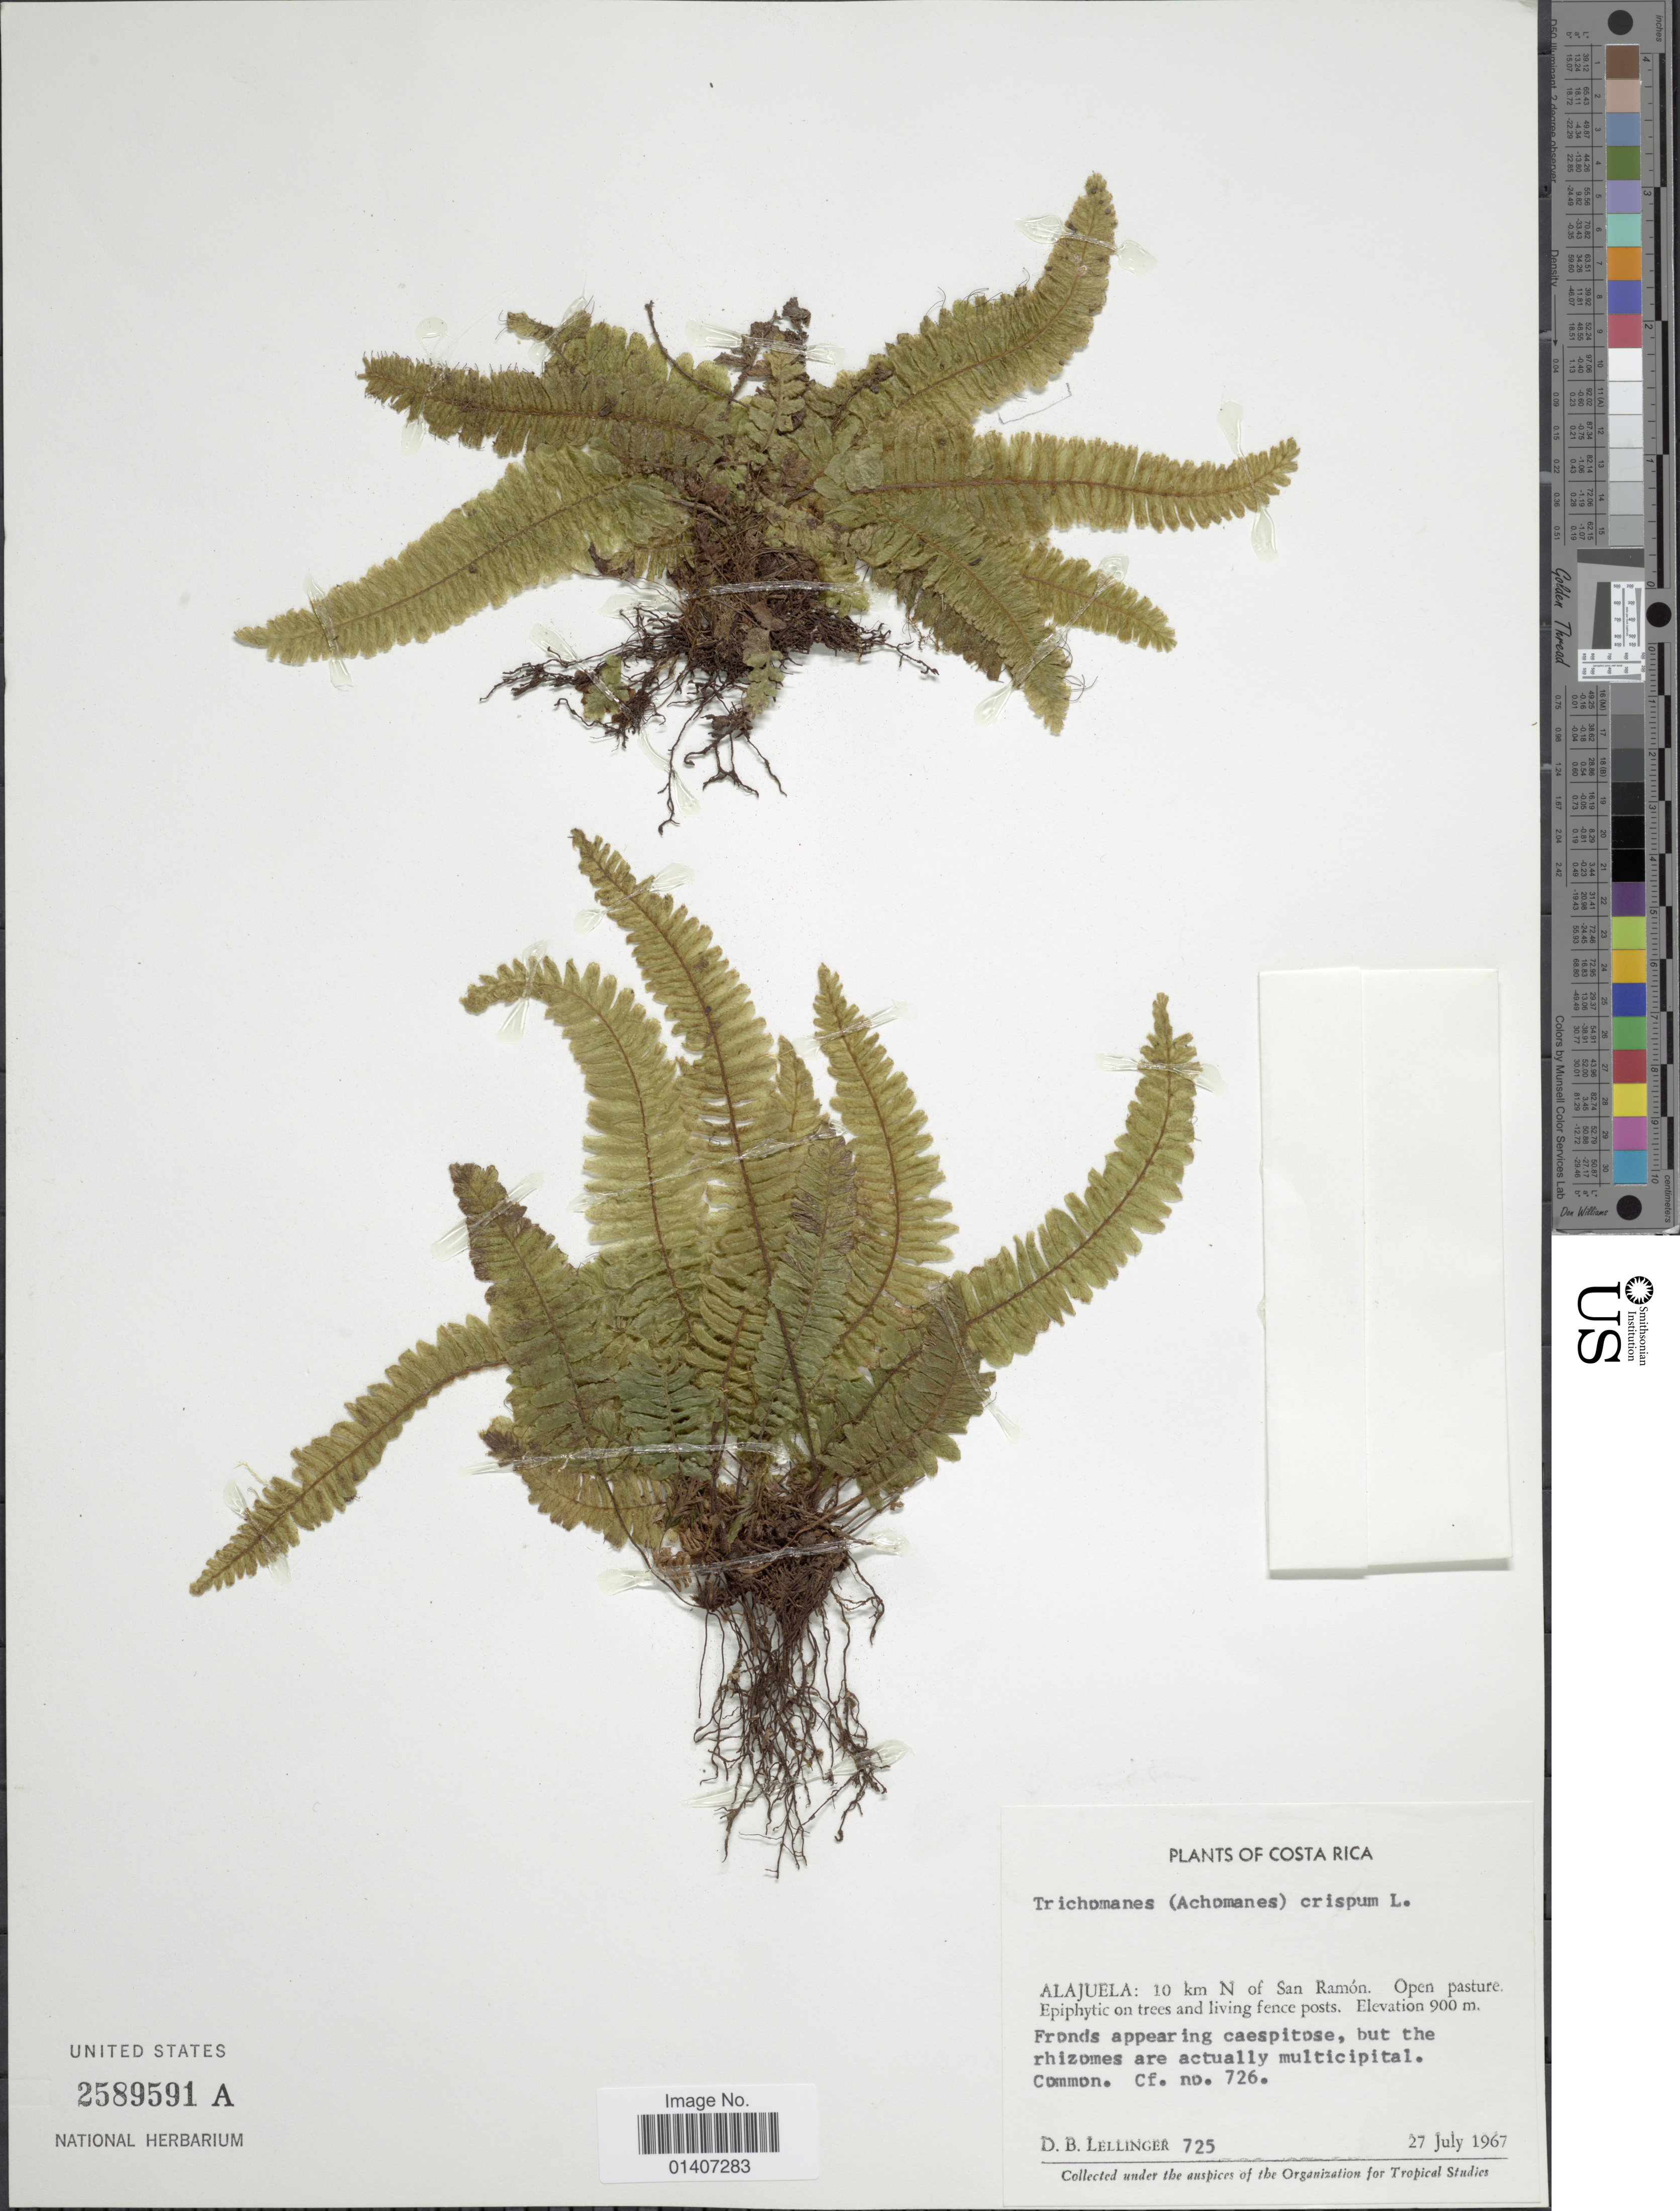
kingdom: Plantae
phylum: Tracheophyta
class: Polypodiopsida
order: Hymenophyllales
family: Hymenophyllaceae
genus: Trichomanes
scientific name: Trichomanes crispum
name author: L.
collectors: D. B. Lellinger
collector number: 725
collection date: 1967-07-27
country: Costa Rica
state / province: Alajuela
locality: Alajuela: 10km N of San Ramón, open pasture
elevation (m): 900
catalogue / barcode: US 2589591A